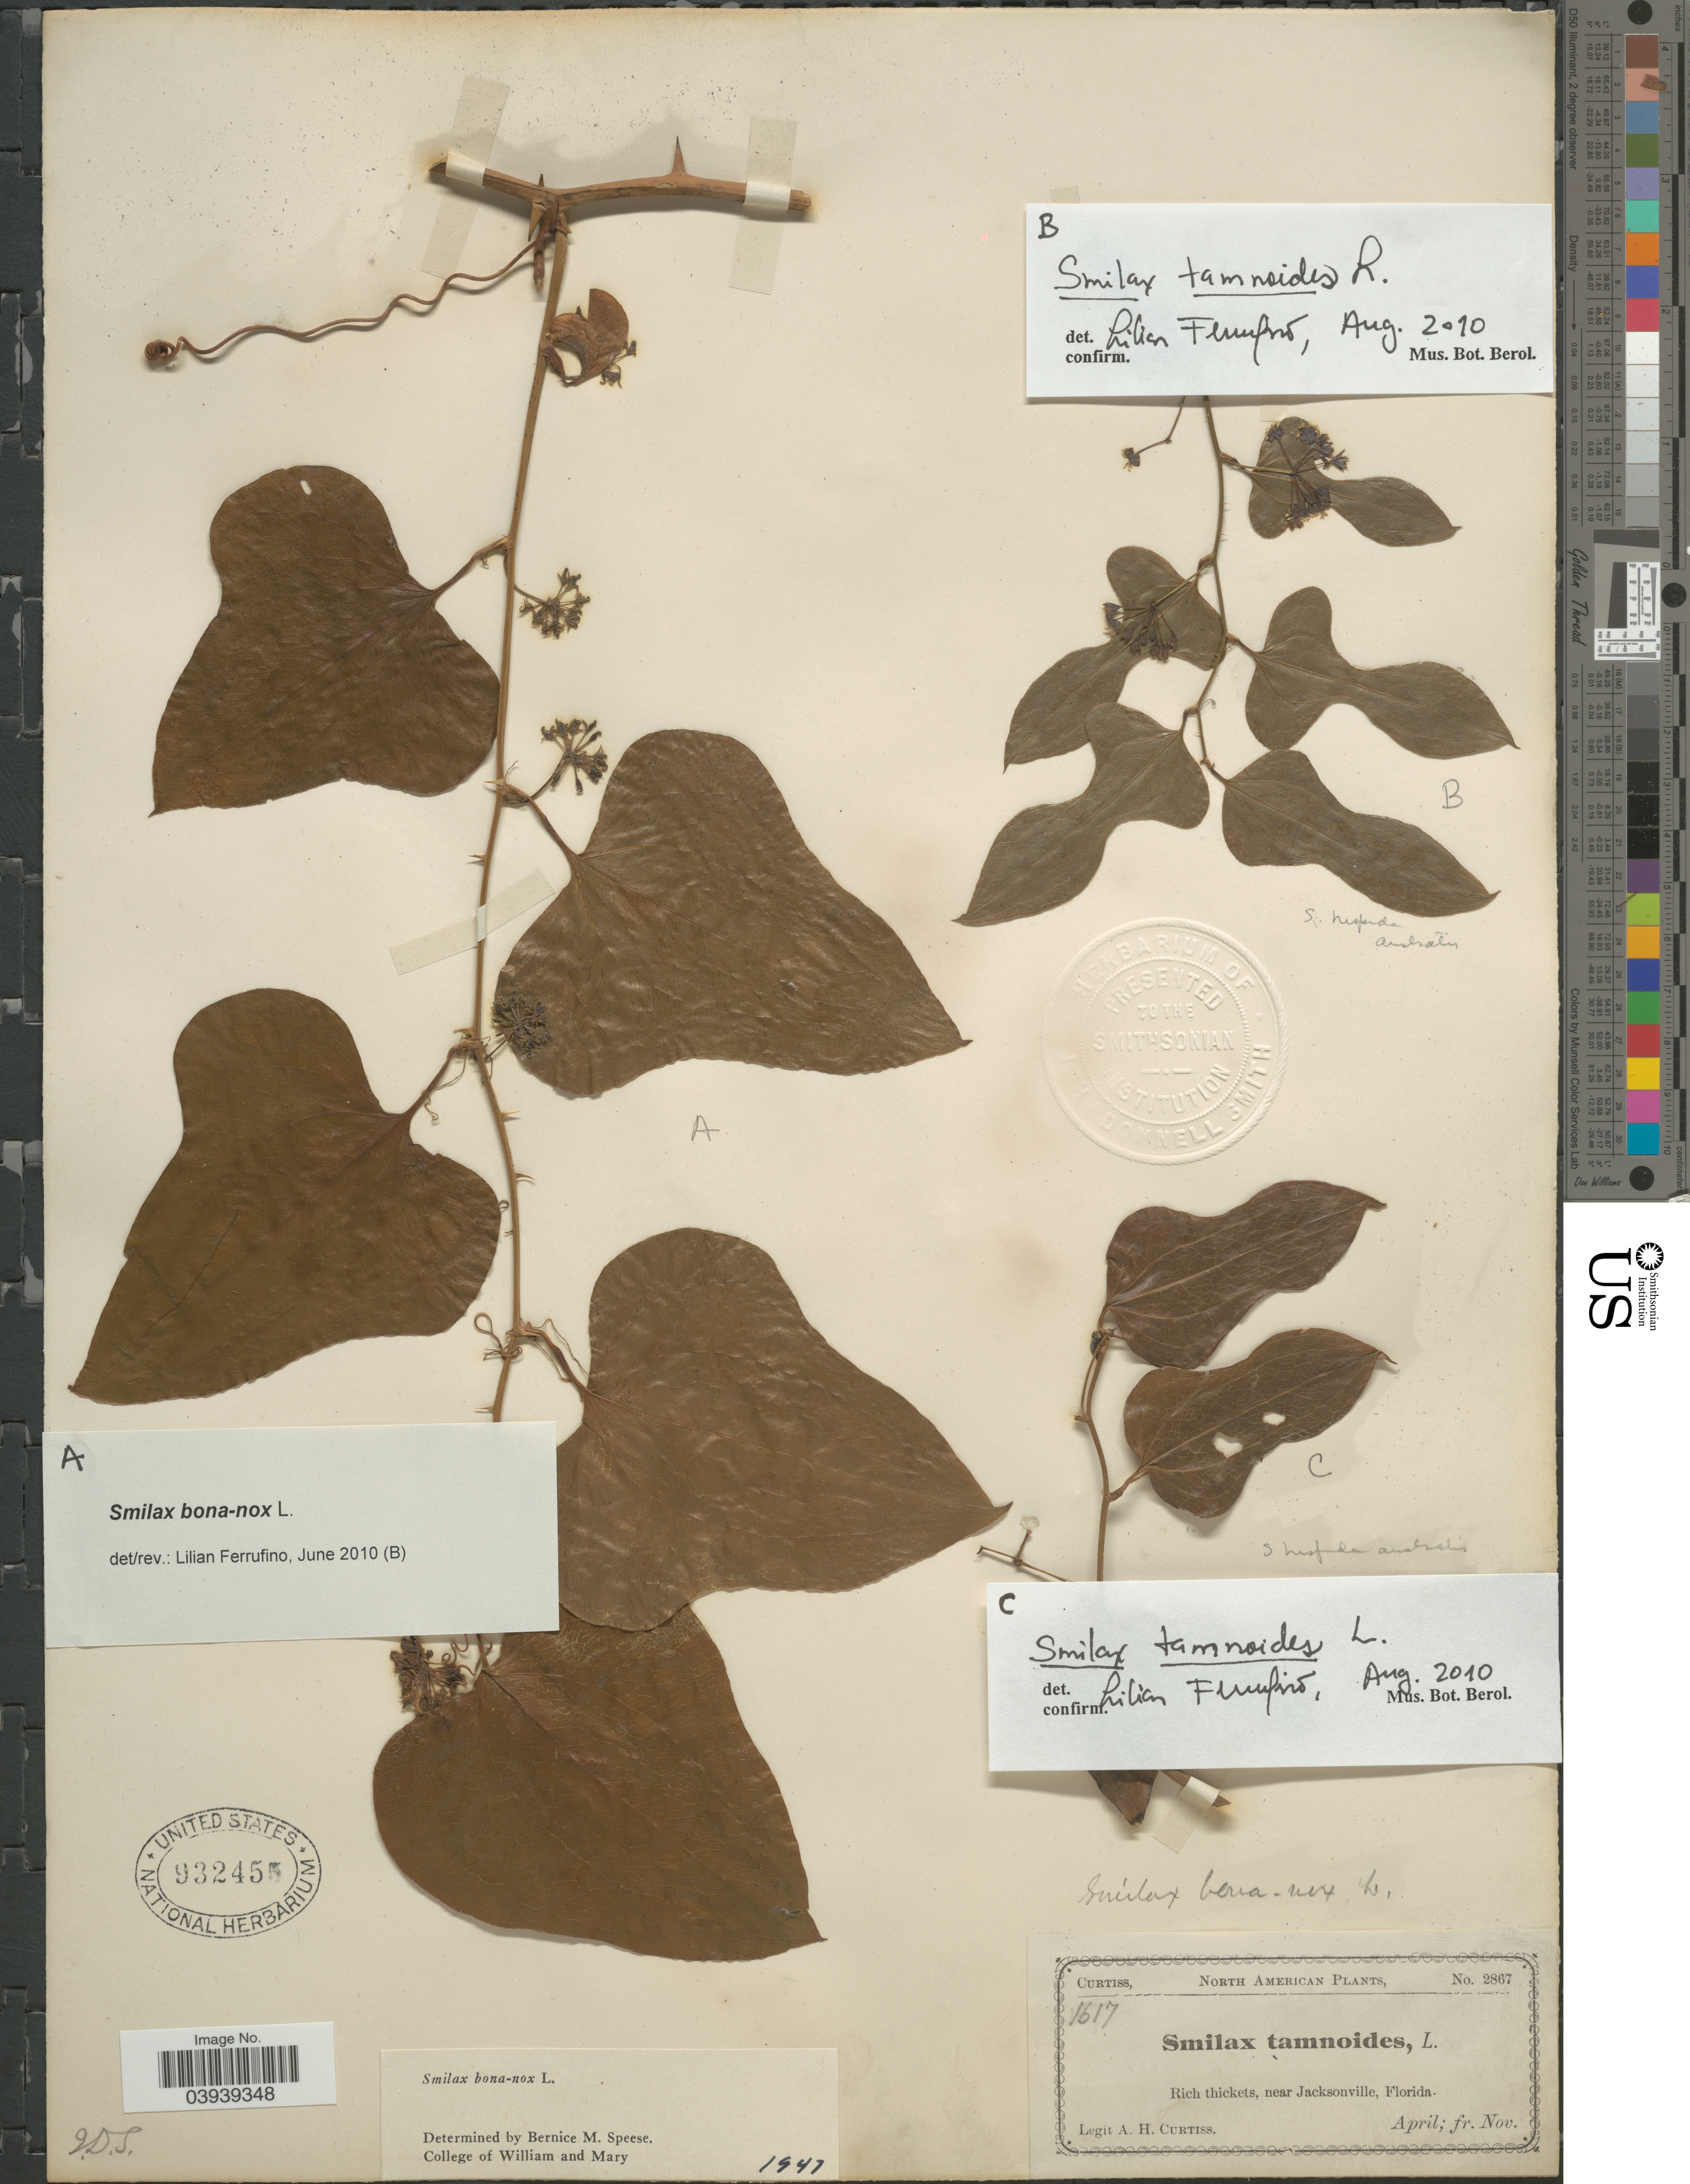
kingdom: Plantae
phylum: Tracheophyta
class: Liliopsida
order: Liliales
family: Smilacaceae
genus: Smilax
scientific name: Smilax tamnoides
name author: L.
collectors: A. H. Curtiss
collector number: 2867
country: United States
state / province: Florida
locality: Rich thickets, near Jacksonville.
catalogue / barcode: US 932455